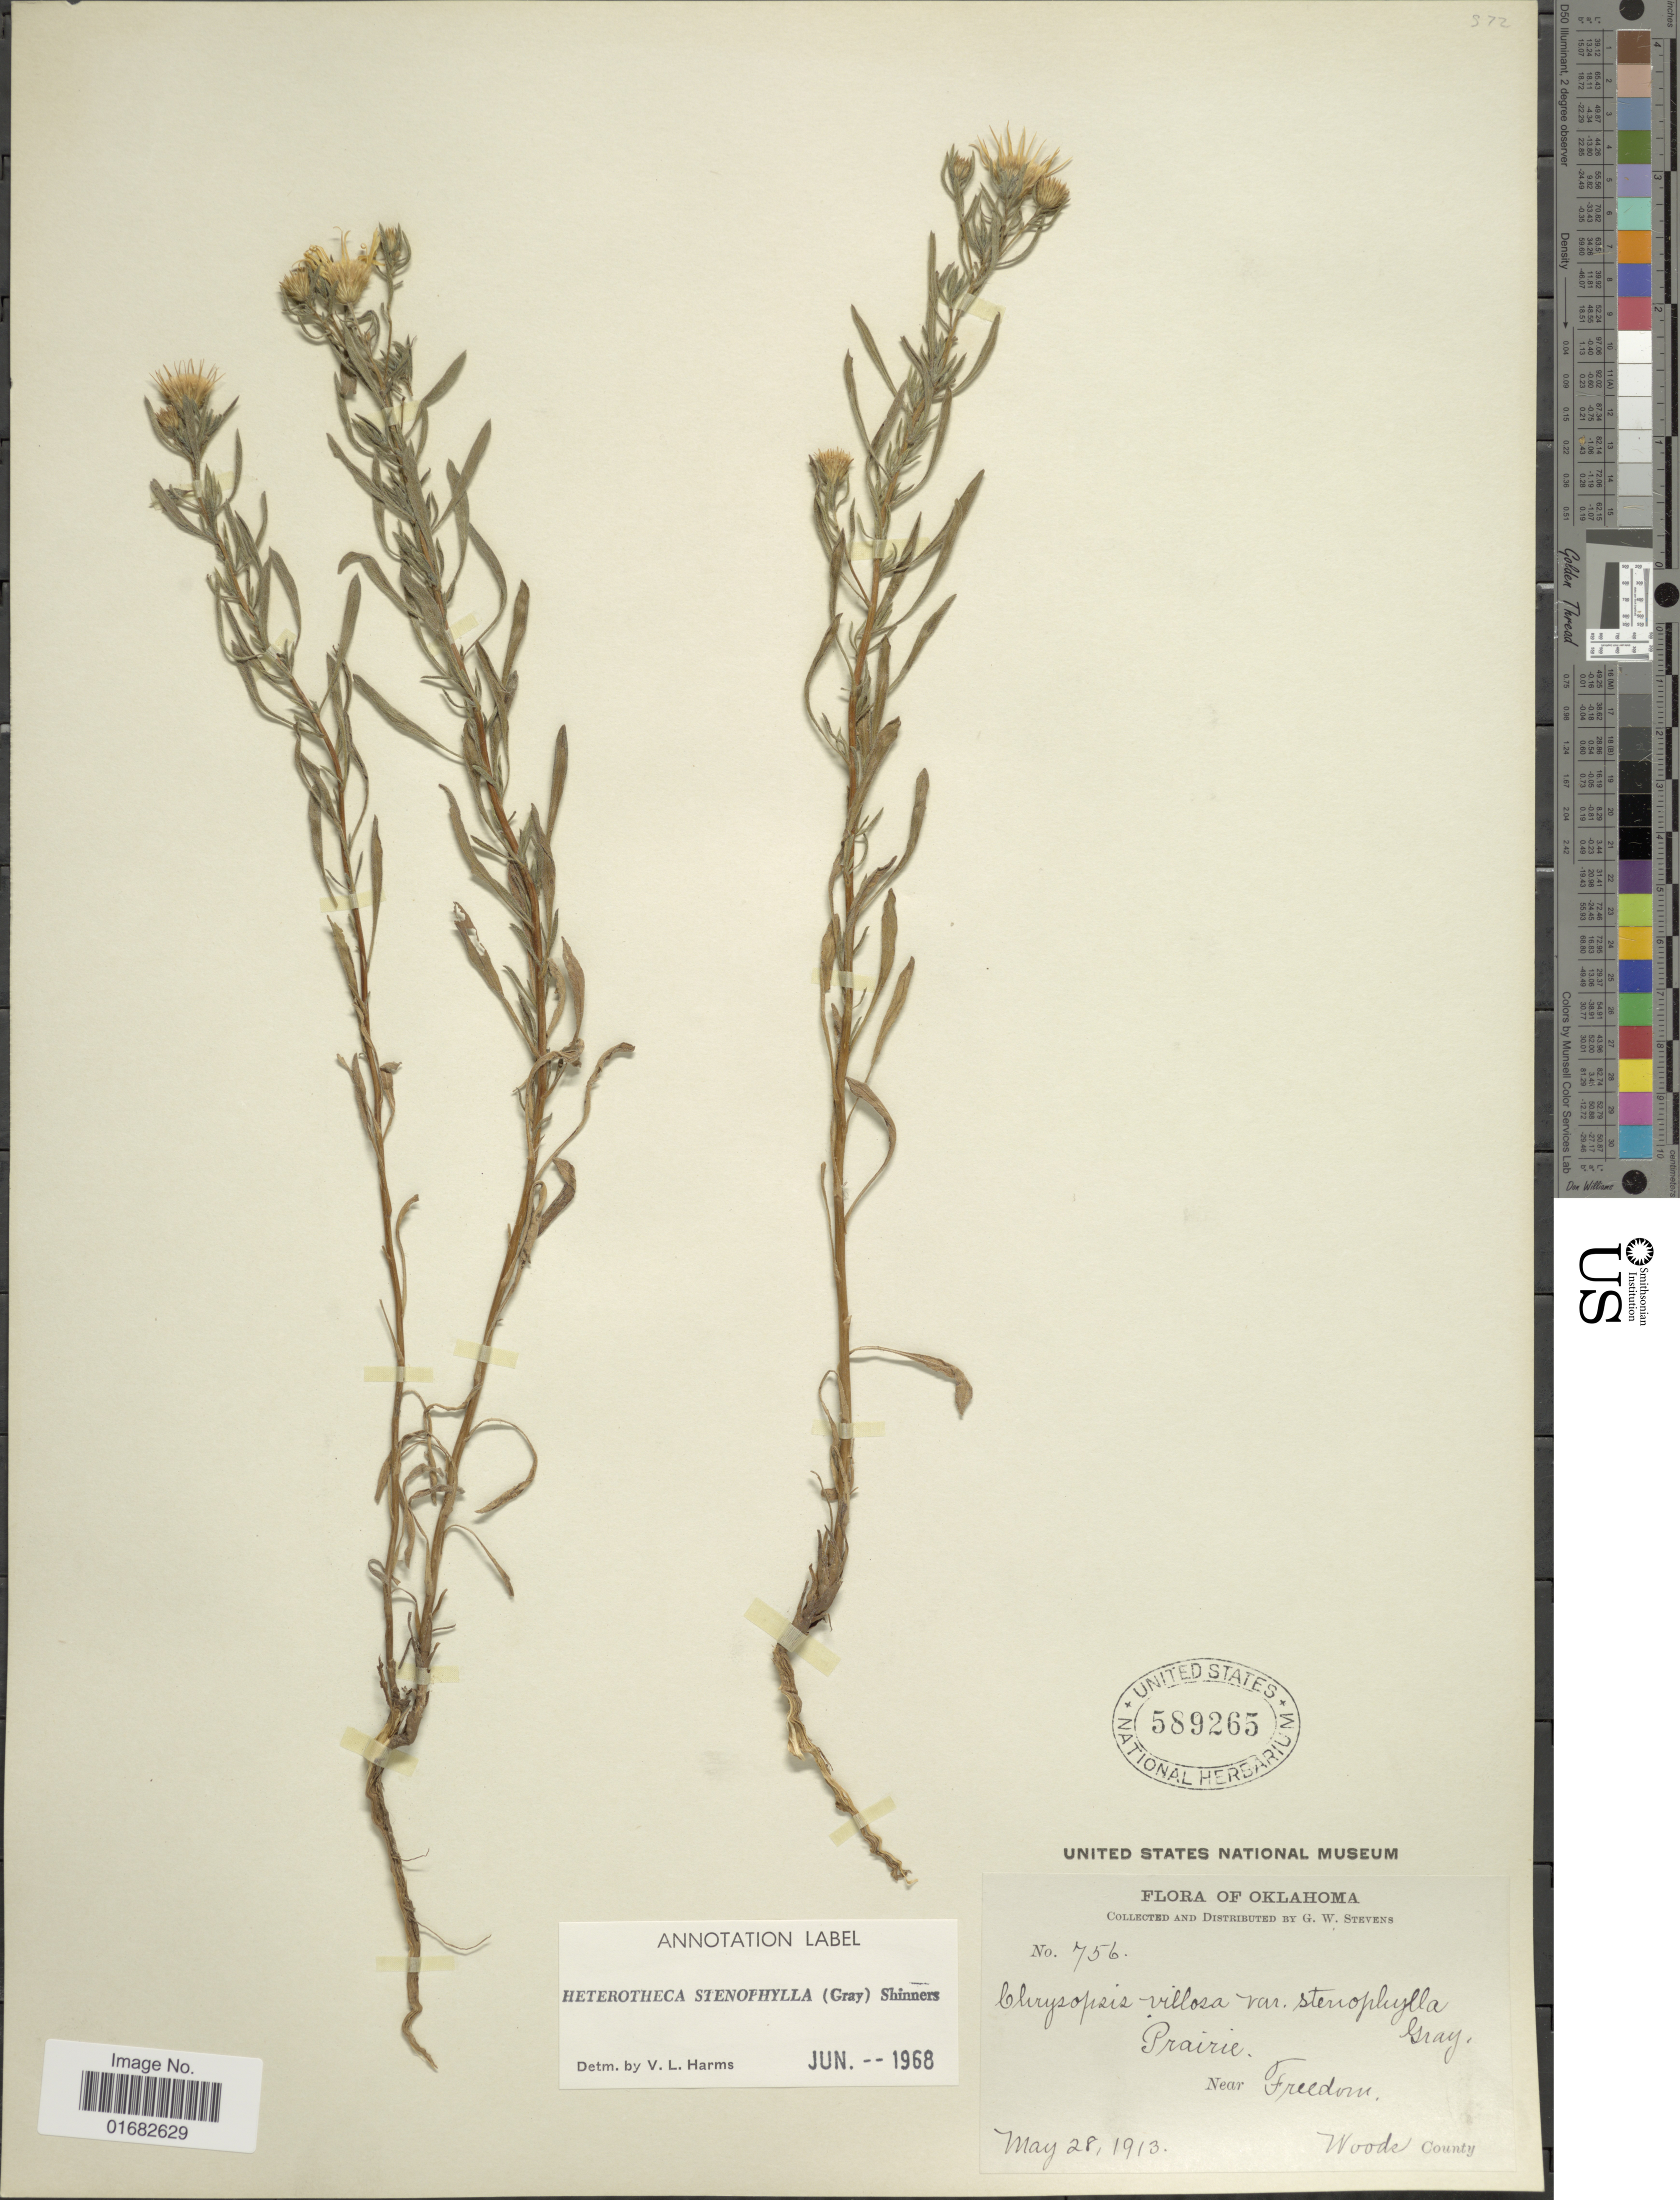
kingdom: Plantae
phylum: Tracheophyta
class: Magnoliopsida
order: Asterales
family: Asteraceae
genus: Heterotheca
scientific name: Heterotheca stenophylla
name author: (A. Gray) Shinners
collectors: G. W. Stevens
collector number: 756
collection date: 1913-05-28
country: United States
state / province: Oklahoma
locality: Near Freedom, Woods County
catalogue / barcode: US 589265